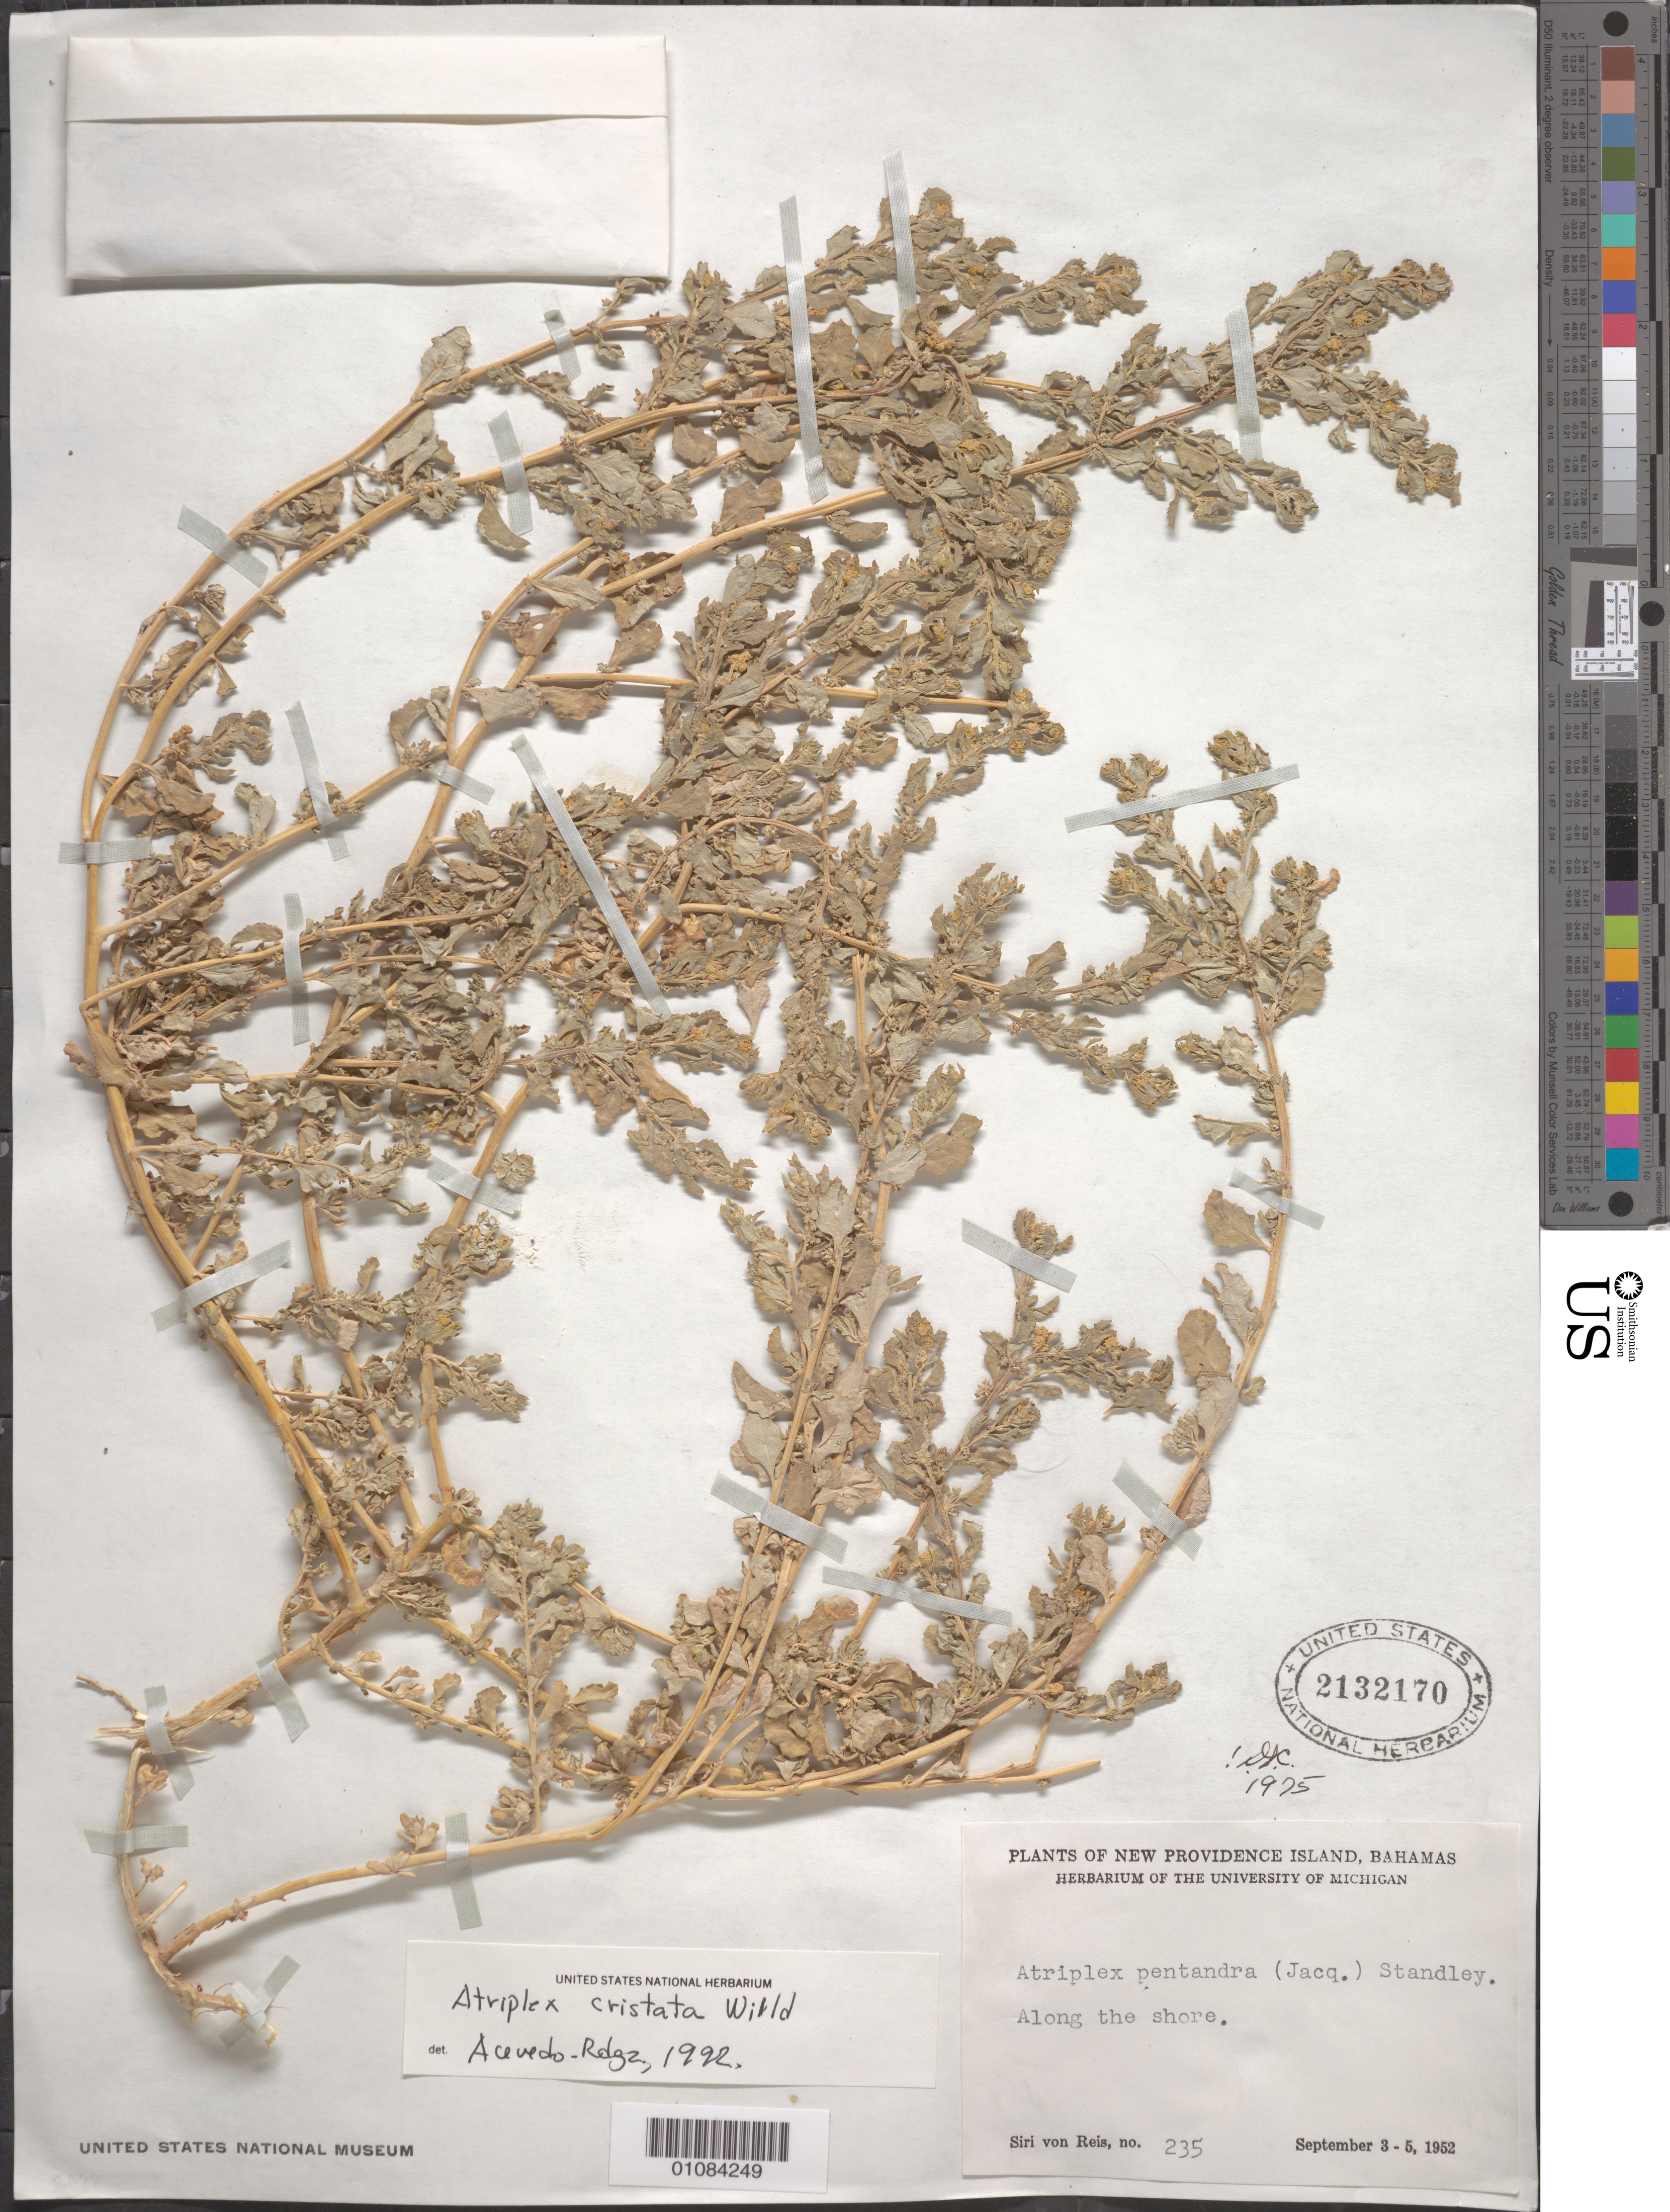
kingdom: Plantae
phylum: Tracheophyta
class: Magnoliopsida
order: Caryophyllales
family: Amaranthaceae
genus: Atriplex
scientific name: Atriplex cristata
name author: Humb. & Bonpl. ex Willd.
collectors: S. von Reis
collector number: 235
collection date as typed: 03 Sep 1952 to 05 Sep 1952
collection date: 1952-09-03/1952-09-05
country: Bahamas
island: New Providence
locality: New Providence Island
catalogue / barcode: US 2132170